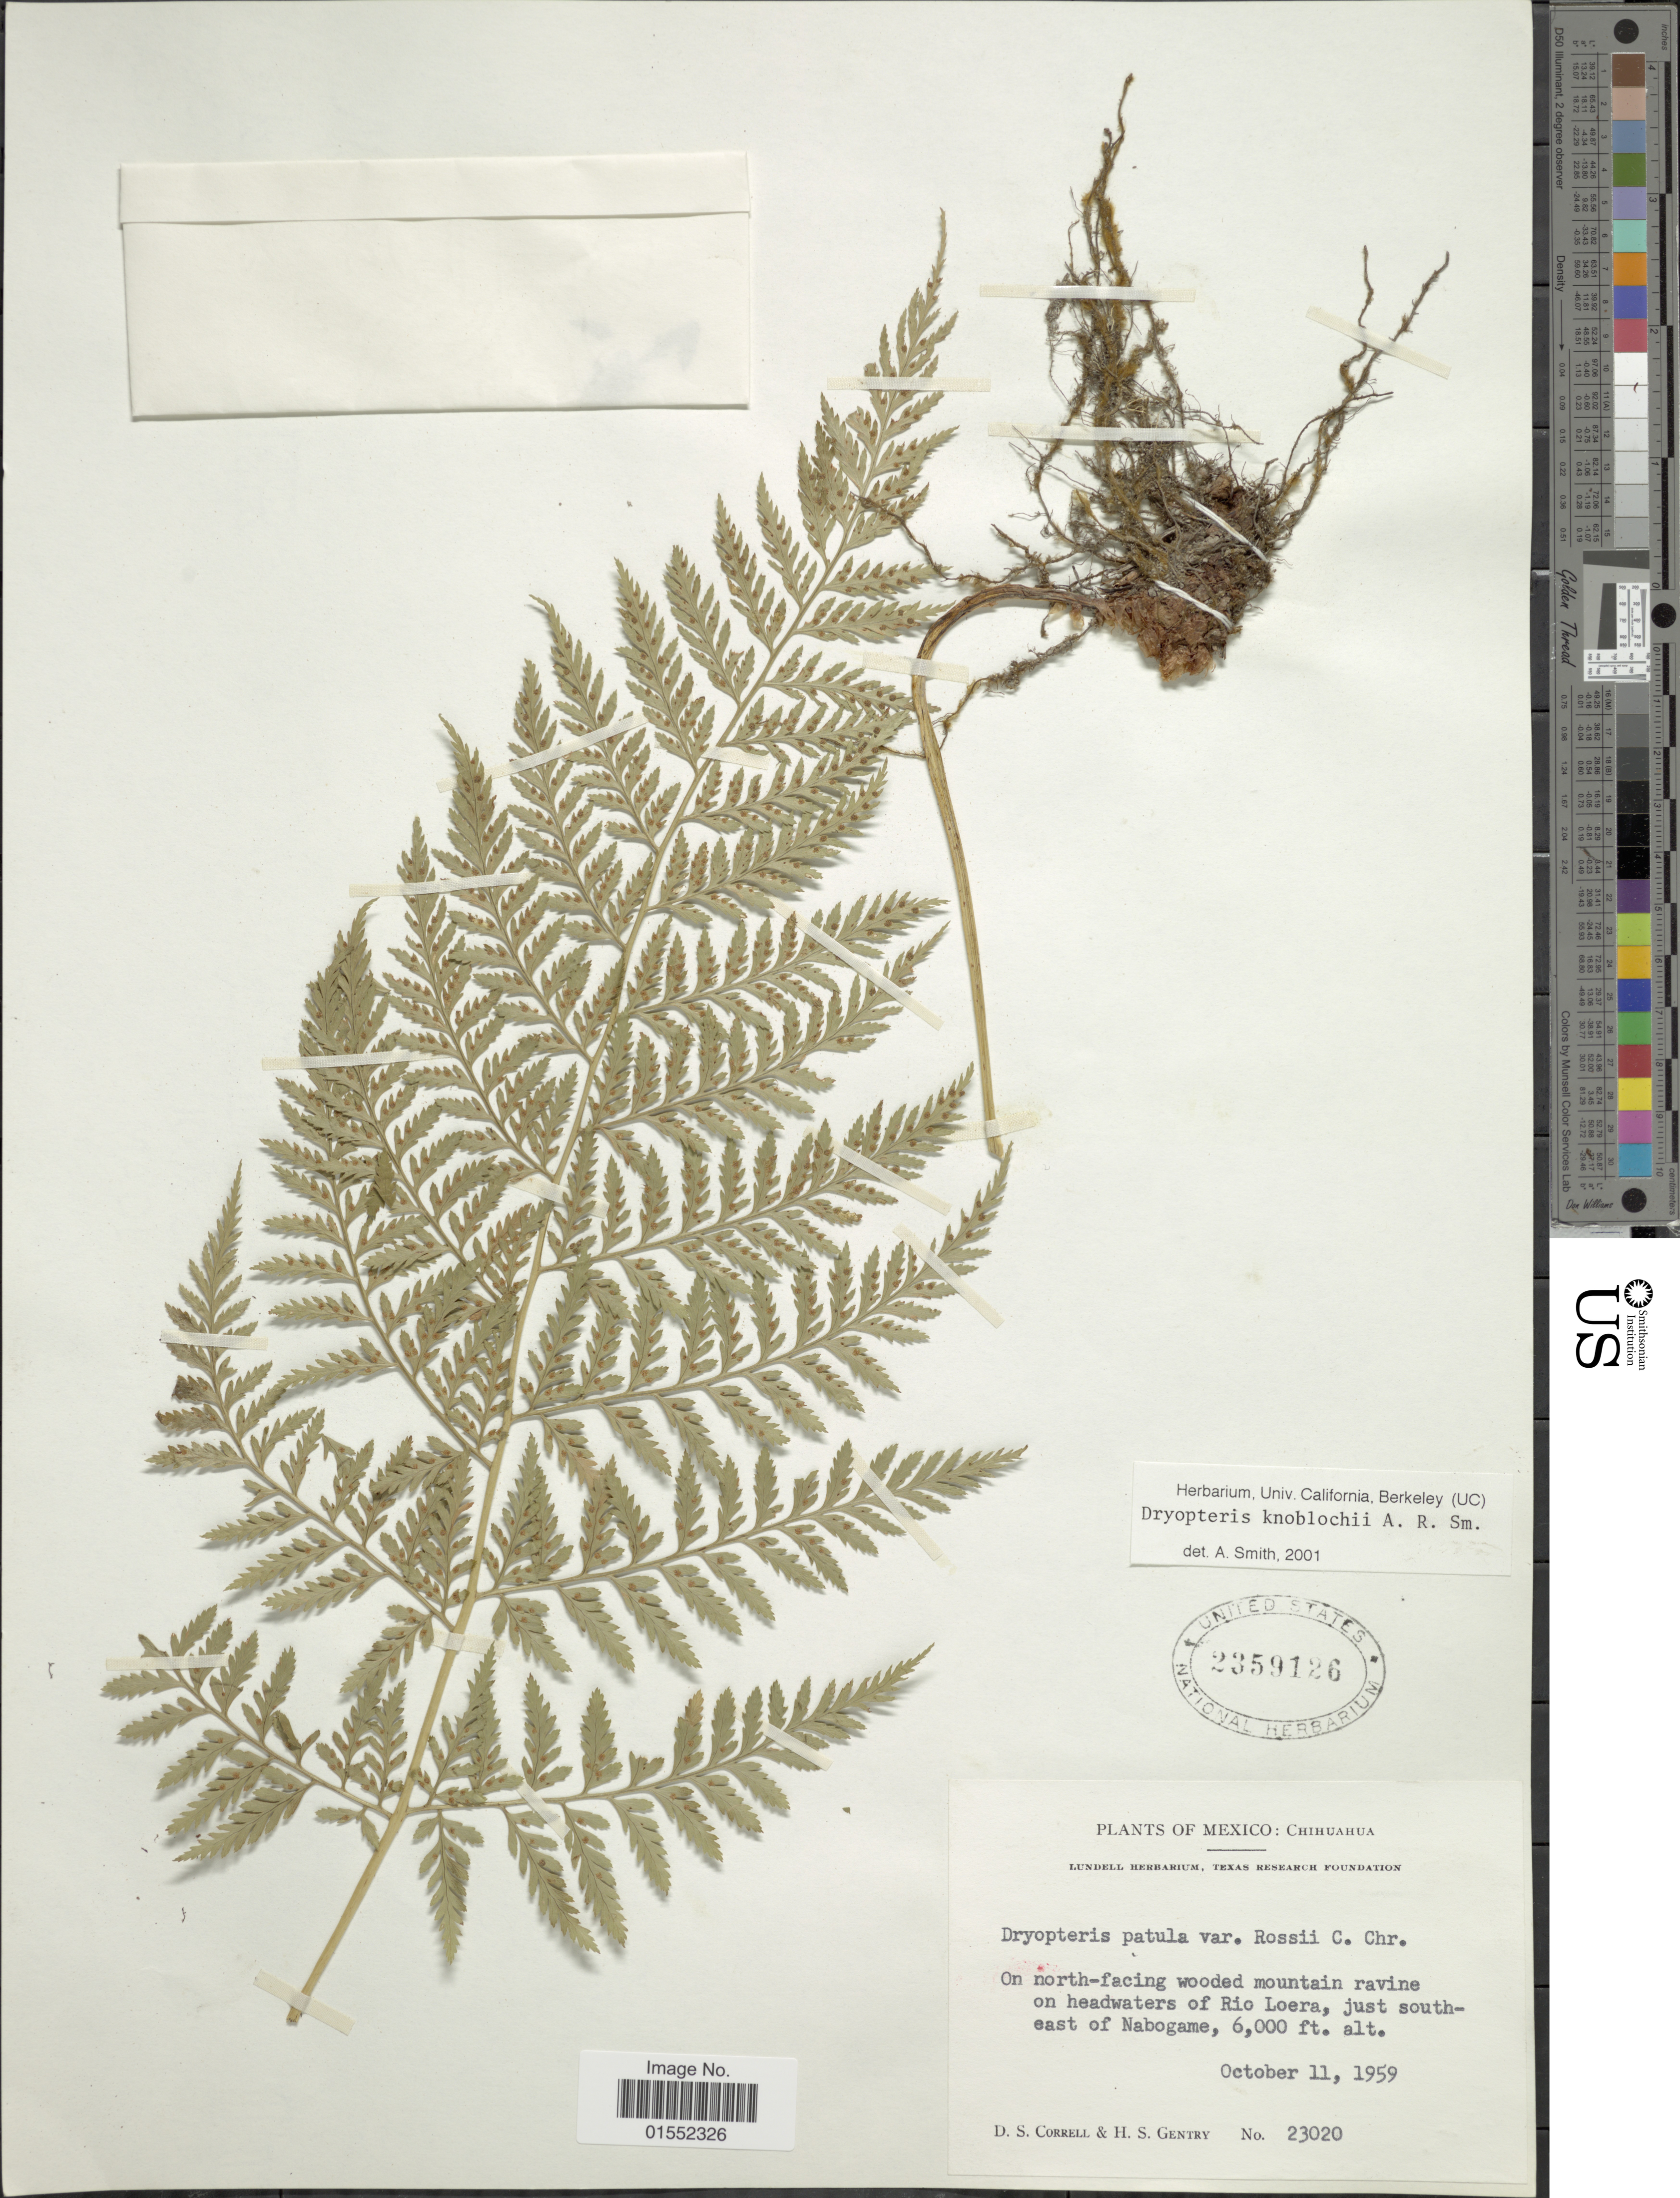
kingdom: Plantae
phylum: Tracheophyta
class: Polypodiopsida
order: Polypodiales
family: Dryopteridaceae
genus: Dryopteris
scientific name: Dryopteris knoblochii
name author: A.R. Sm.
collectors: D. S. Correll & H. S. Gentry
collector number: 23020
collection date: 1959-10-11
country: Mexico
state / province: Chihuahua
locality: On north-facing wooded mountain ravine on headwaters of Rio Loera, just southeast of Nabogame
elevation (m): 1829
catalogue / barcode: US 2359126